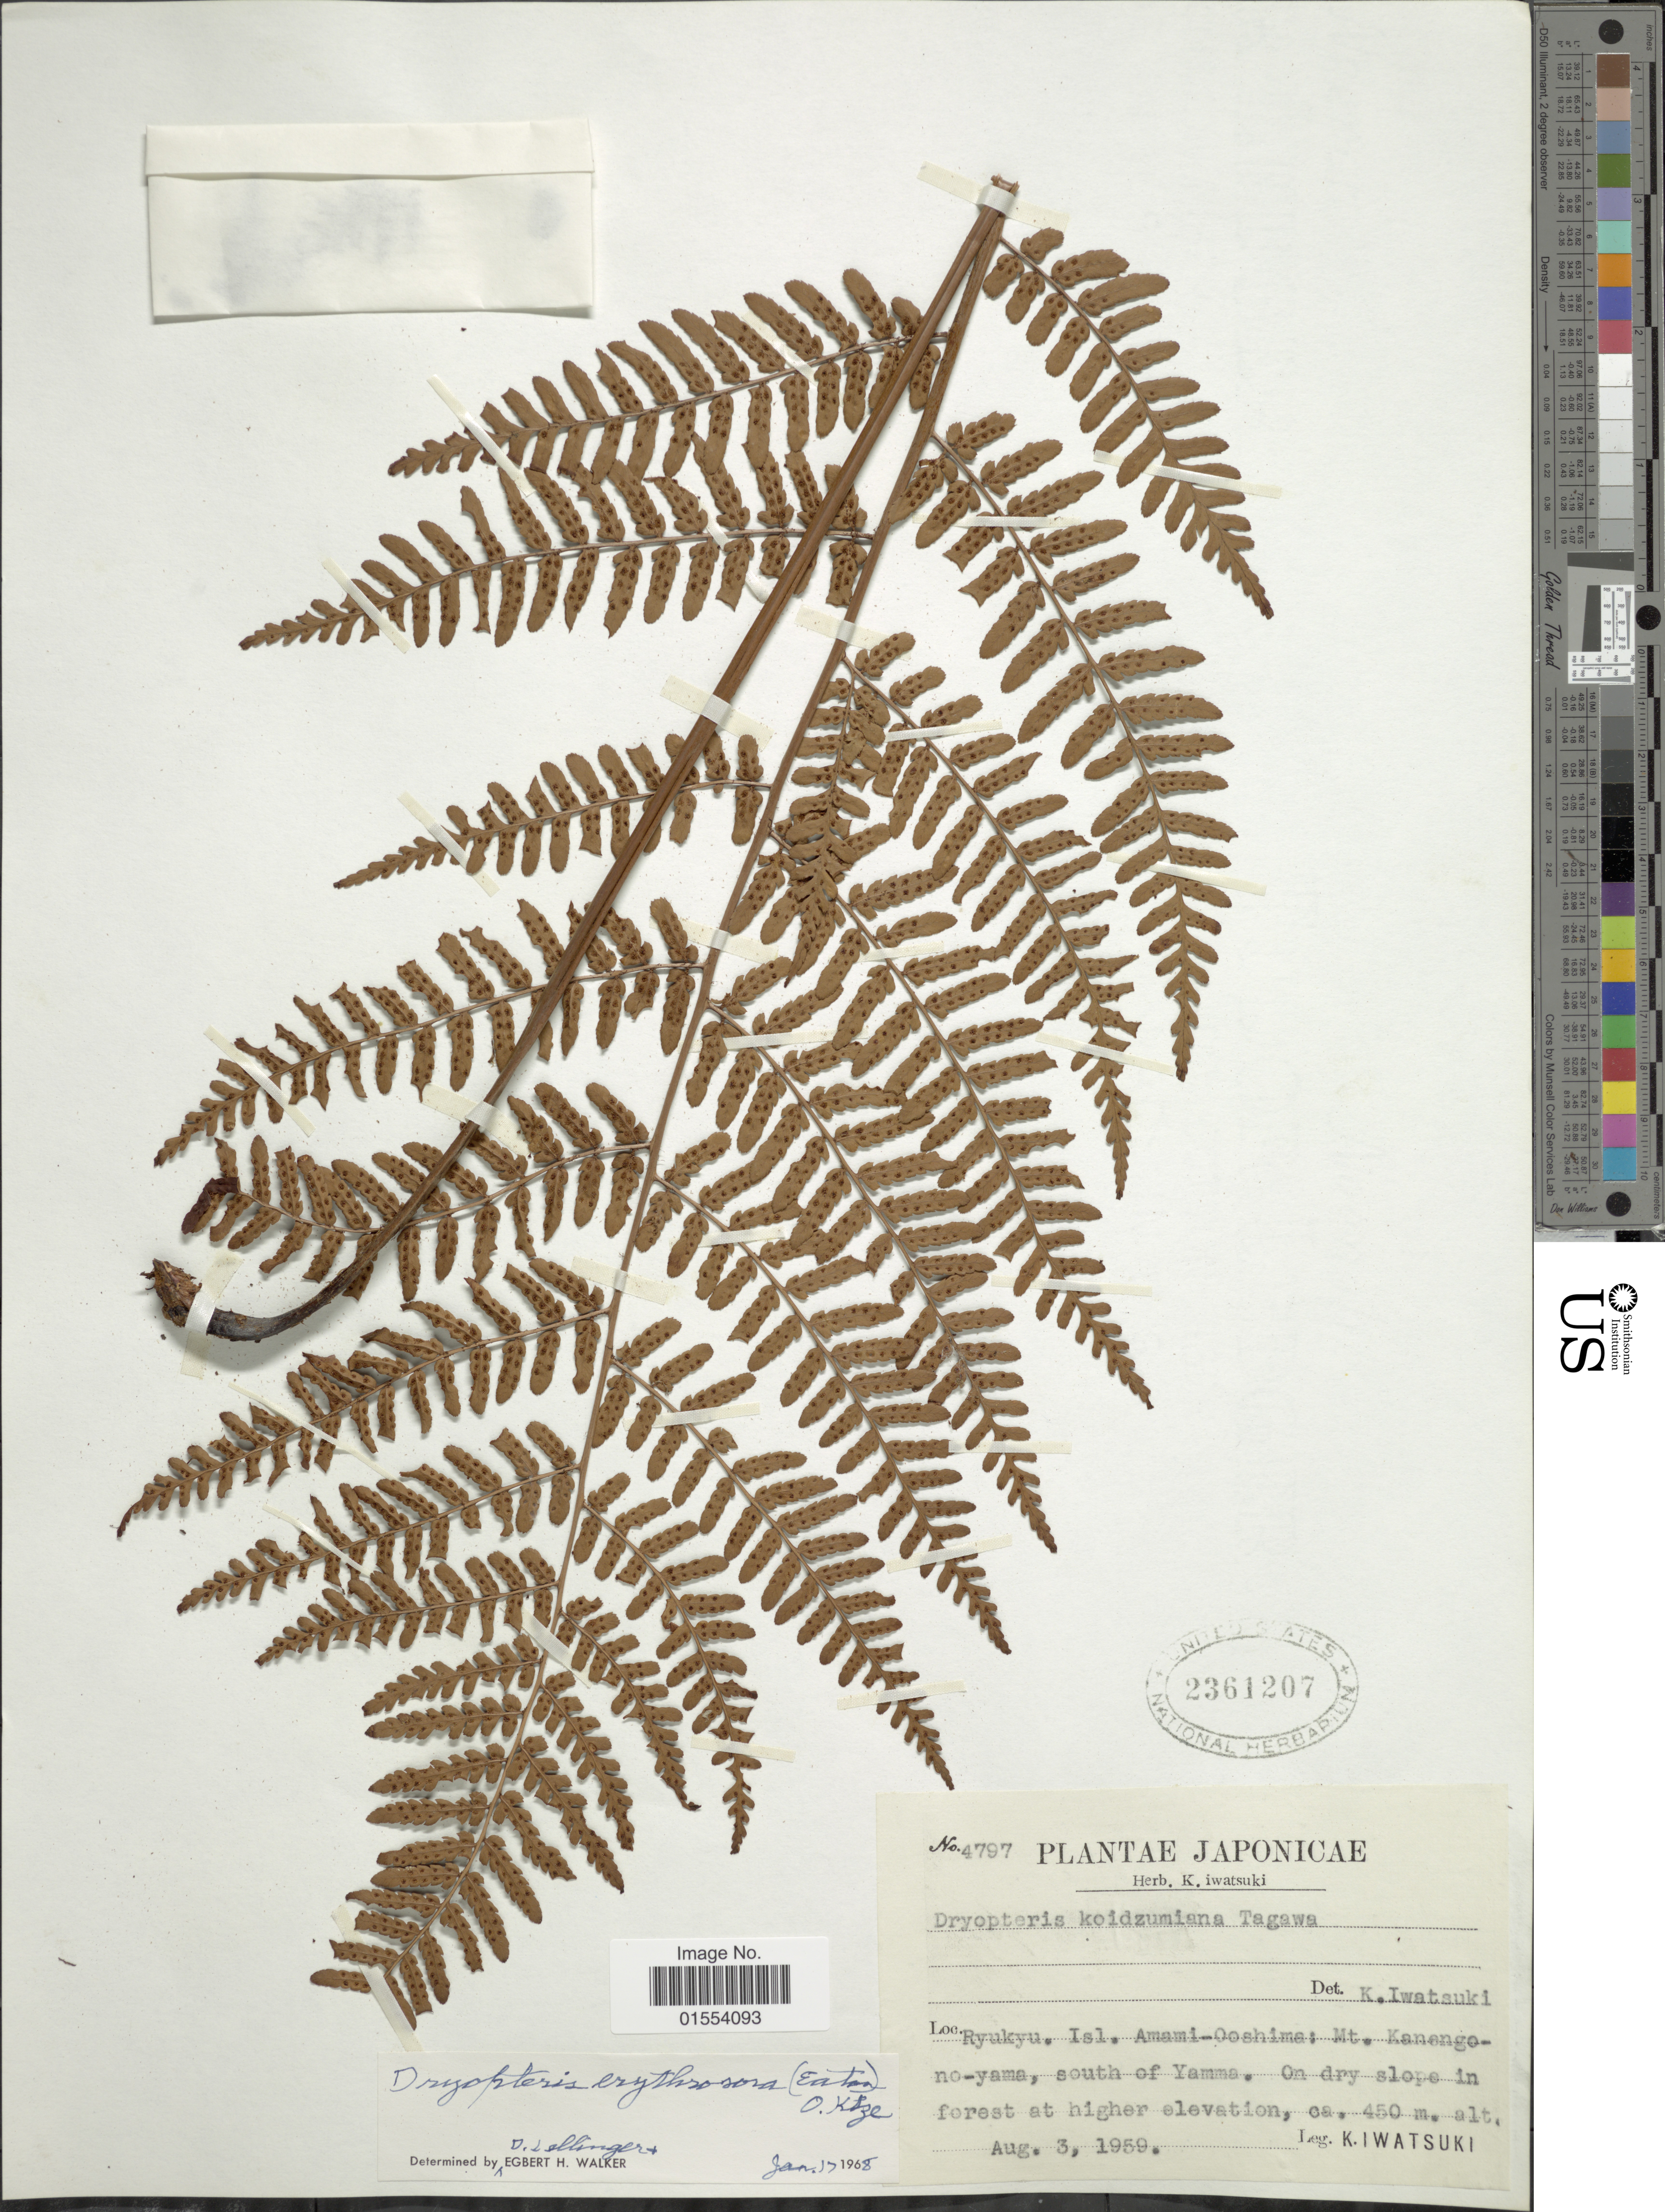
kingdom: Plantae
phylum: Tracheophyta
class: Polypodiopsida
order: Polypodiales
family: Dryopteridaceae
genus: Dryopteris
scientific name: Dryopteris erythrosora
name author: (D.C. Eaton) Kuntze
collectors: K. Iwatsuki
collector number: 4797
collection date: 1959-08-03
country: Japan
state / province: Okinawa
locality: Japonicae. Ryukyu. Isl. Amami-Ooshima: Mt. Kanengobo-yama, south of Yamma.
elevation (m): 450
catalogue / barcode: US 2361207